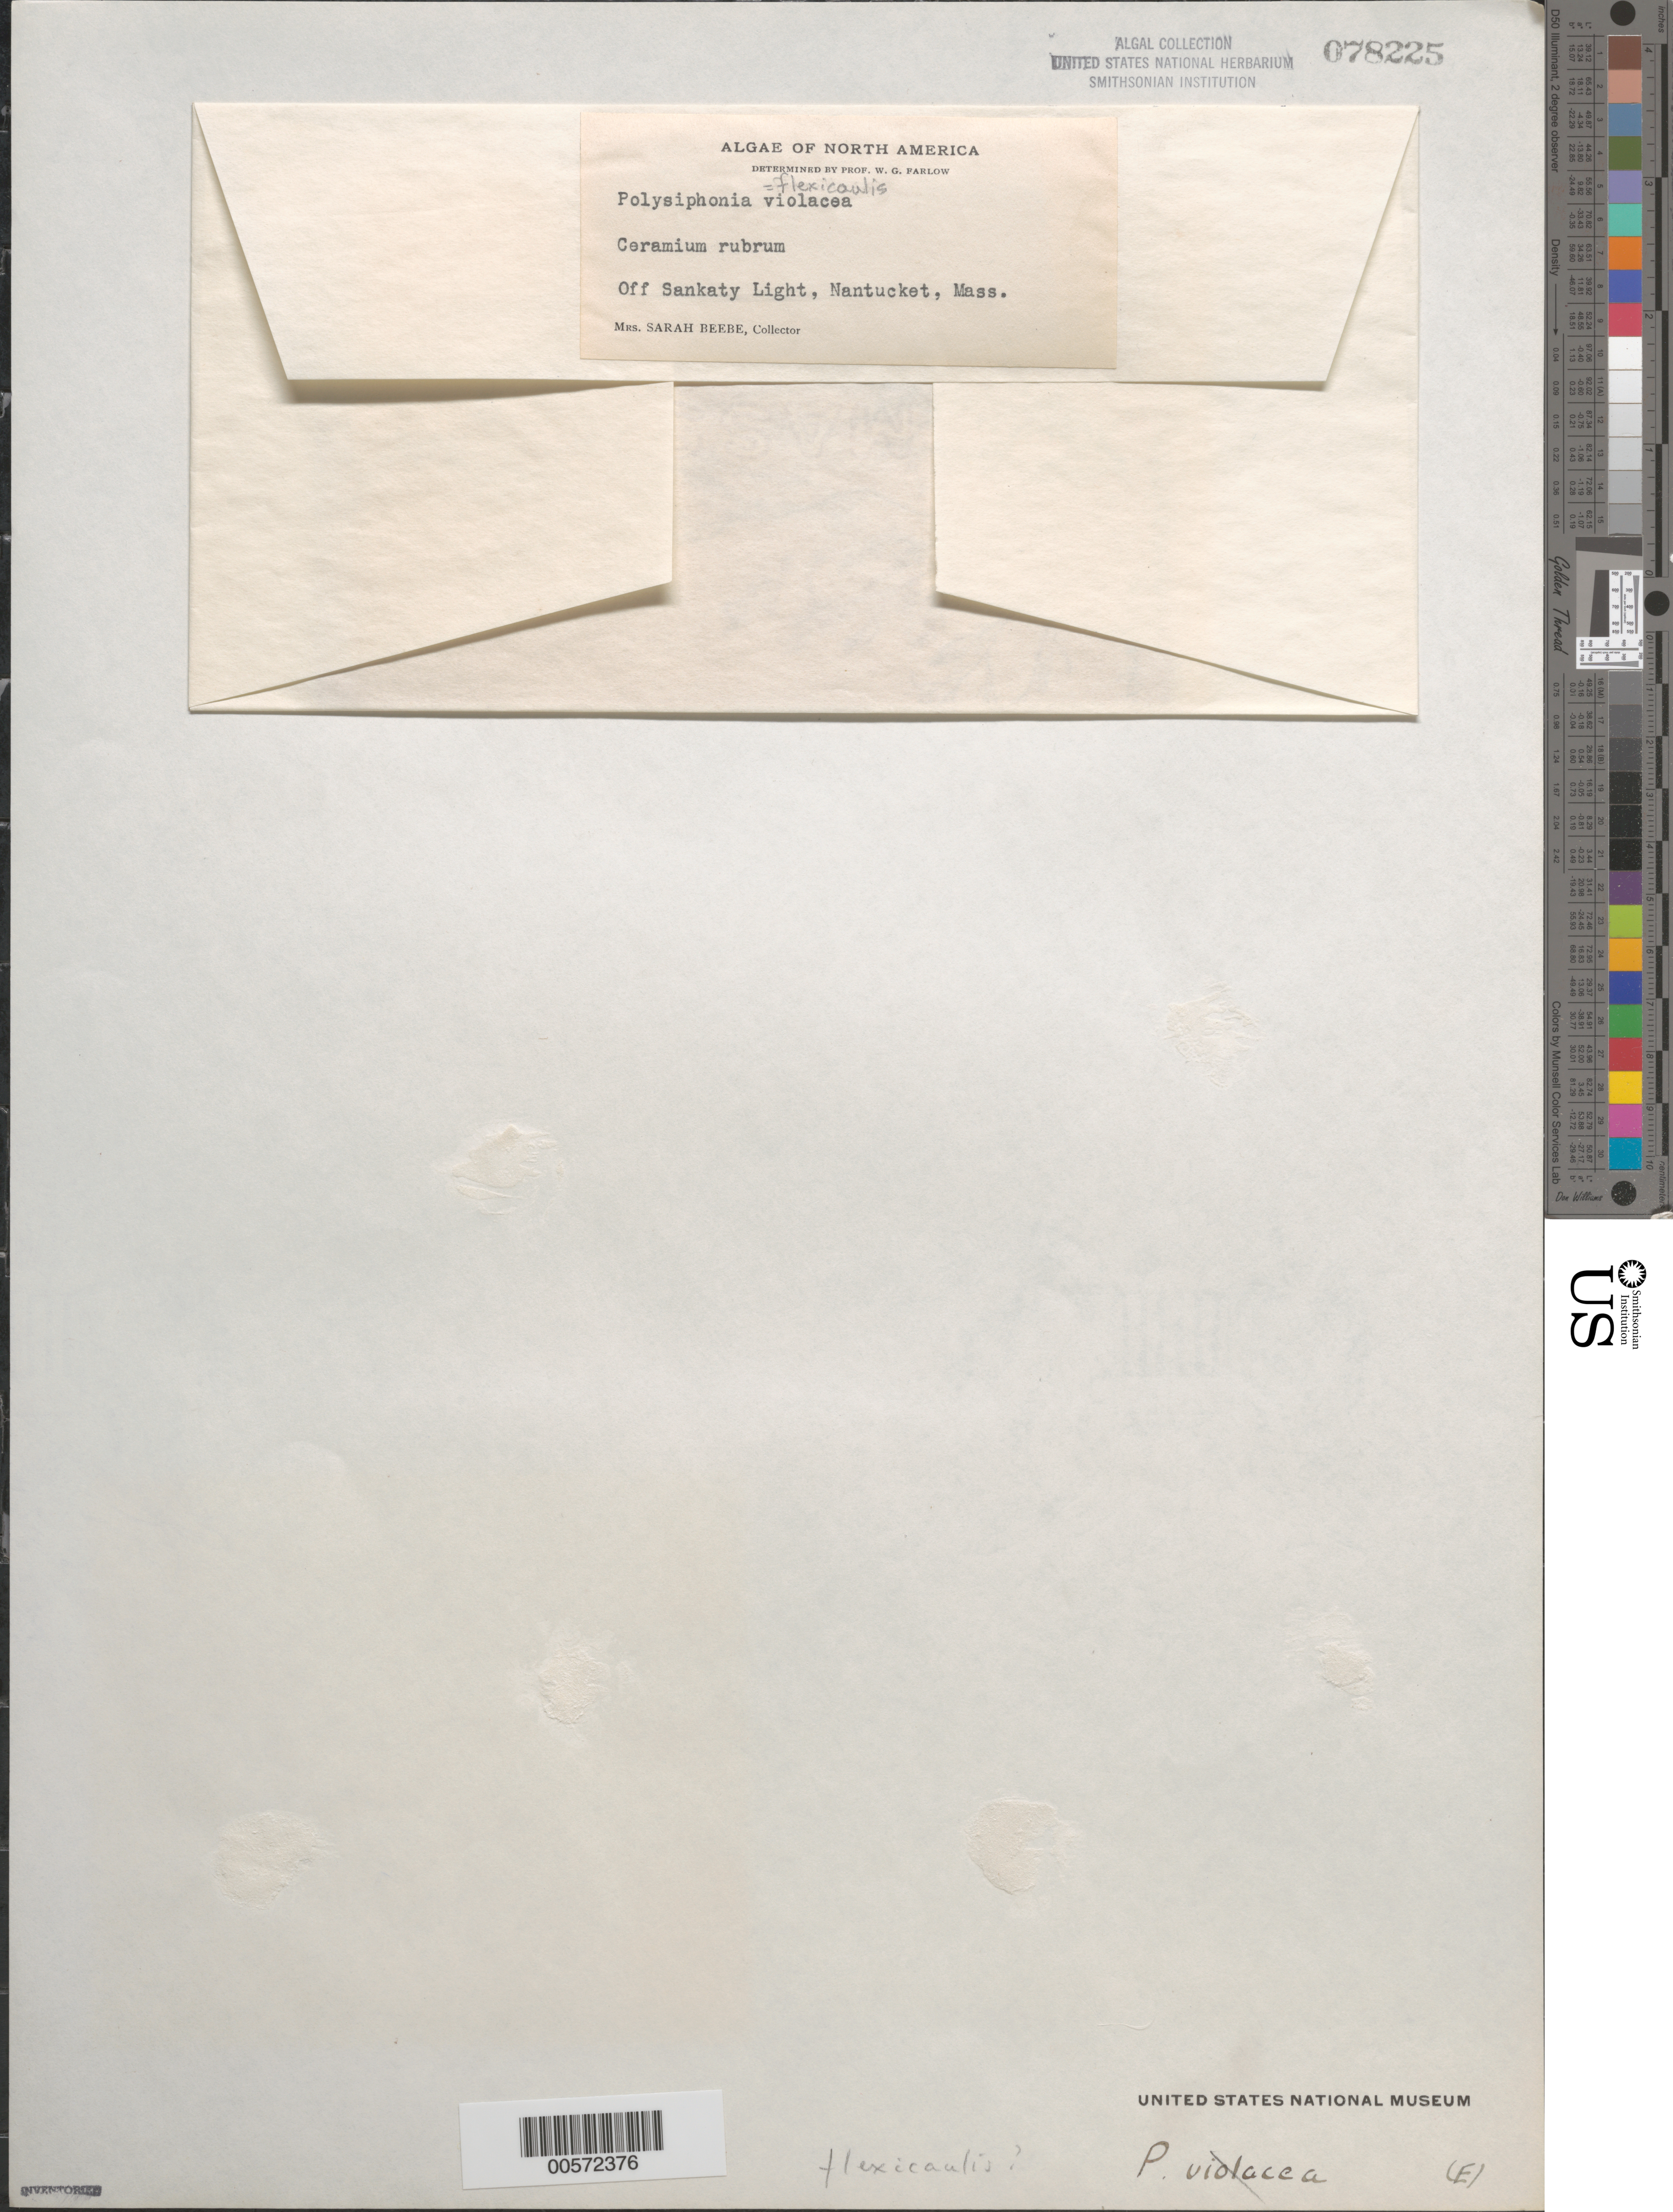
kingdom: Plantae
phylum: Rhodophyta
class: Florideophyceae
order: Ceramiales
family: Rhodomelaceae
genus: Leptosiphonia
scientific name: Leptosiphonia flexicaulis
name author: (Harv.) Savoie & G.W. Saunders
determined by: Algae name updating Project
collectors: S. Beebe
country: United States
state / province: Massachusetts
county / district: Nantucket County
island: Nantucket Island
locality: Off Sankaty Light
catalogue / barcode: US 78225